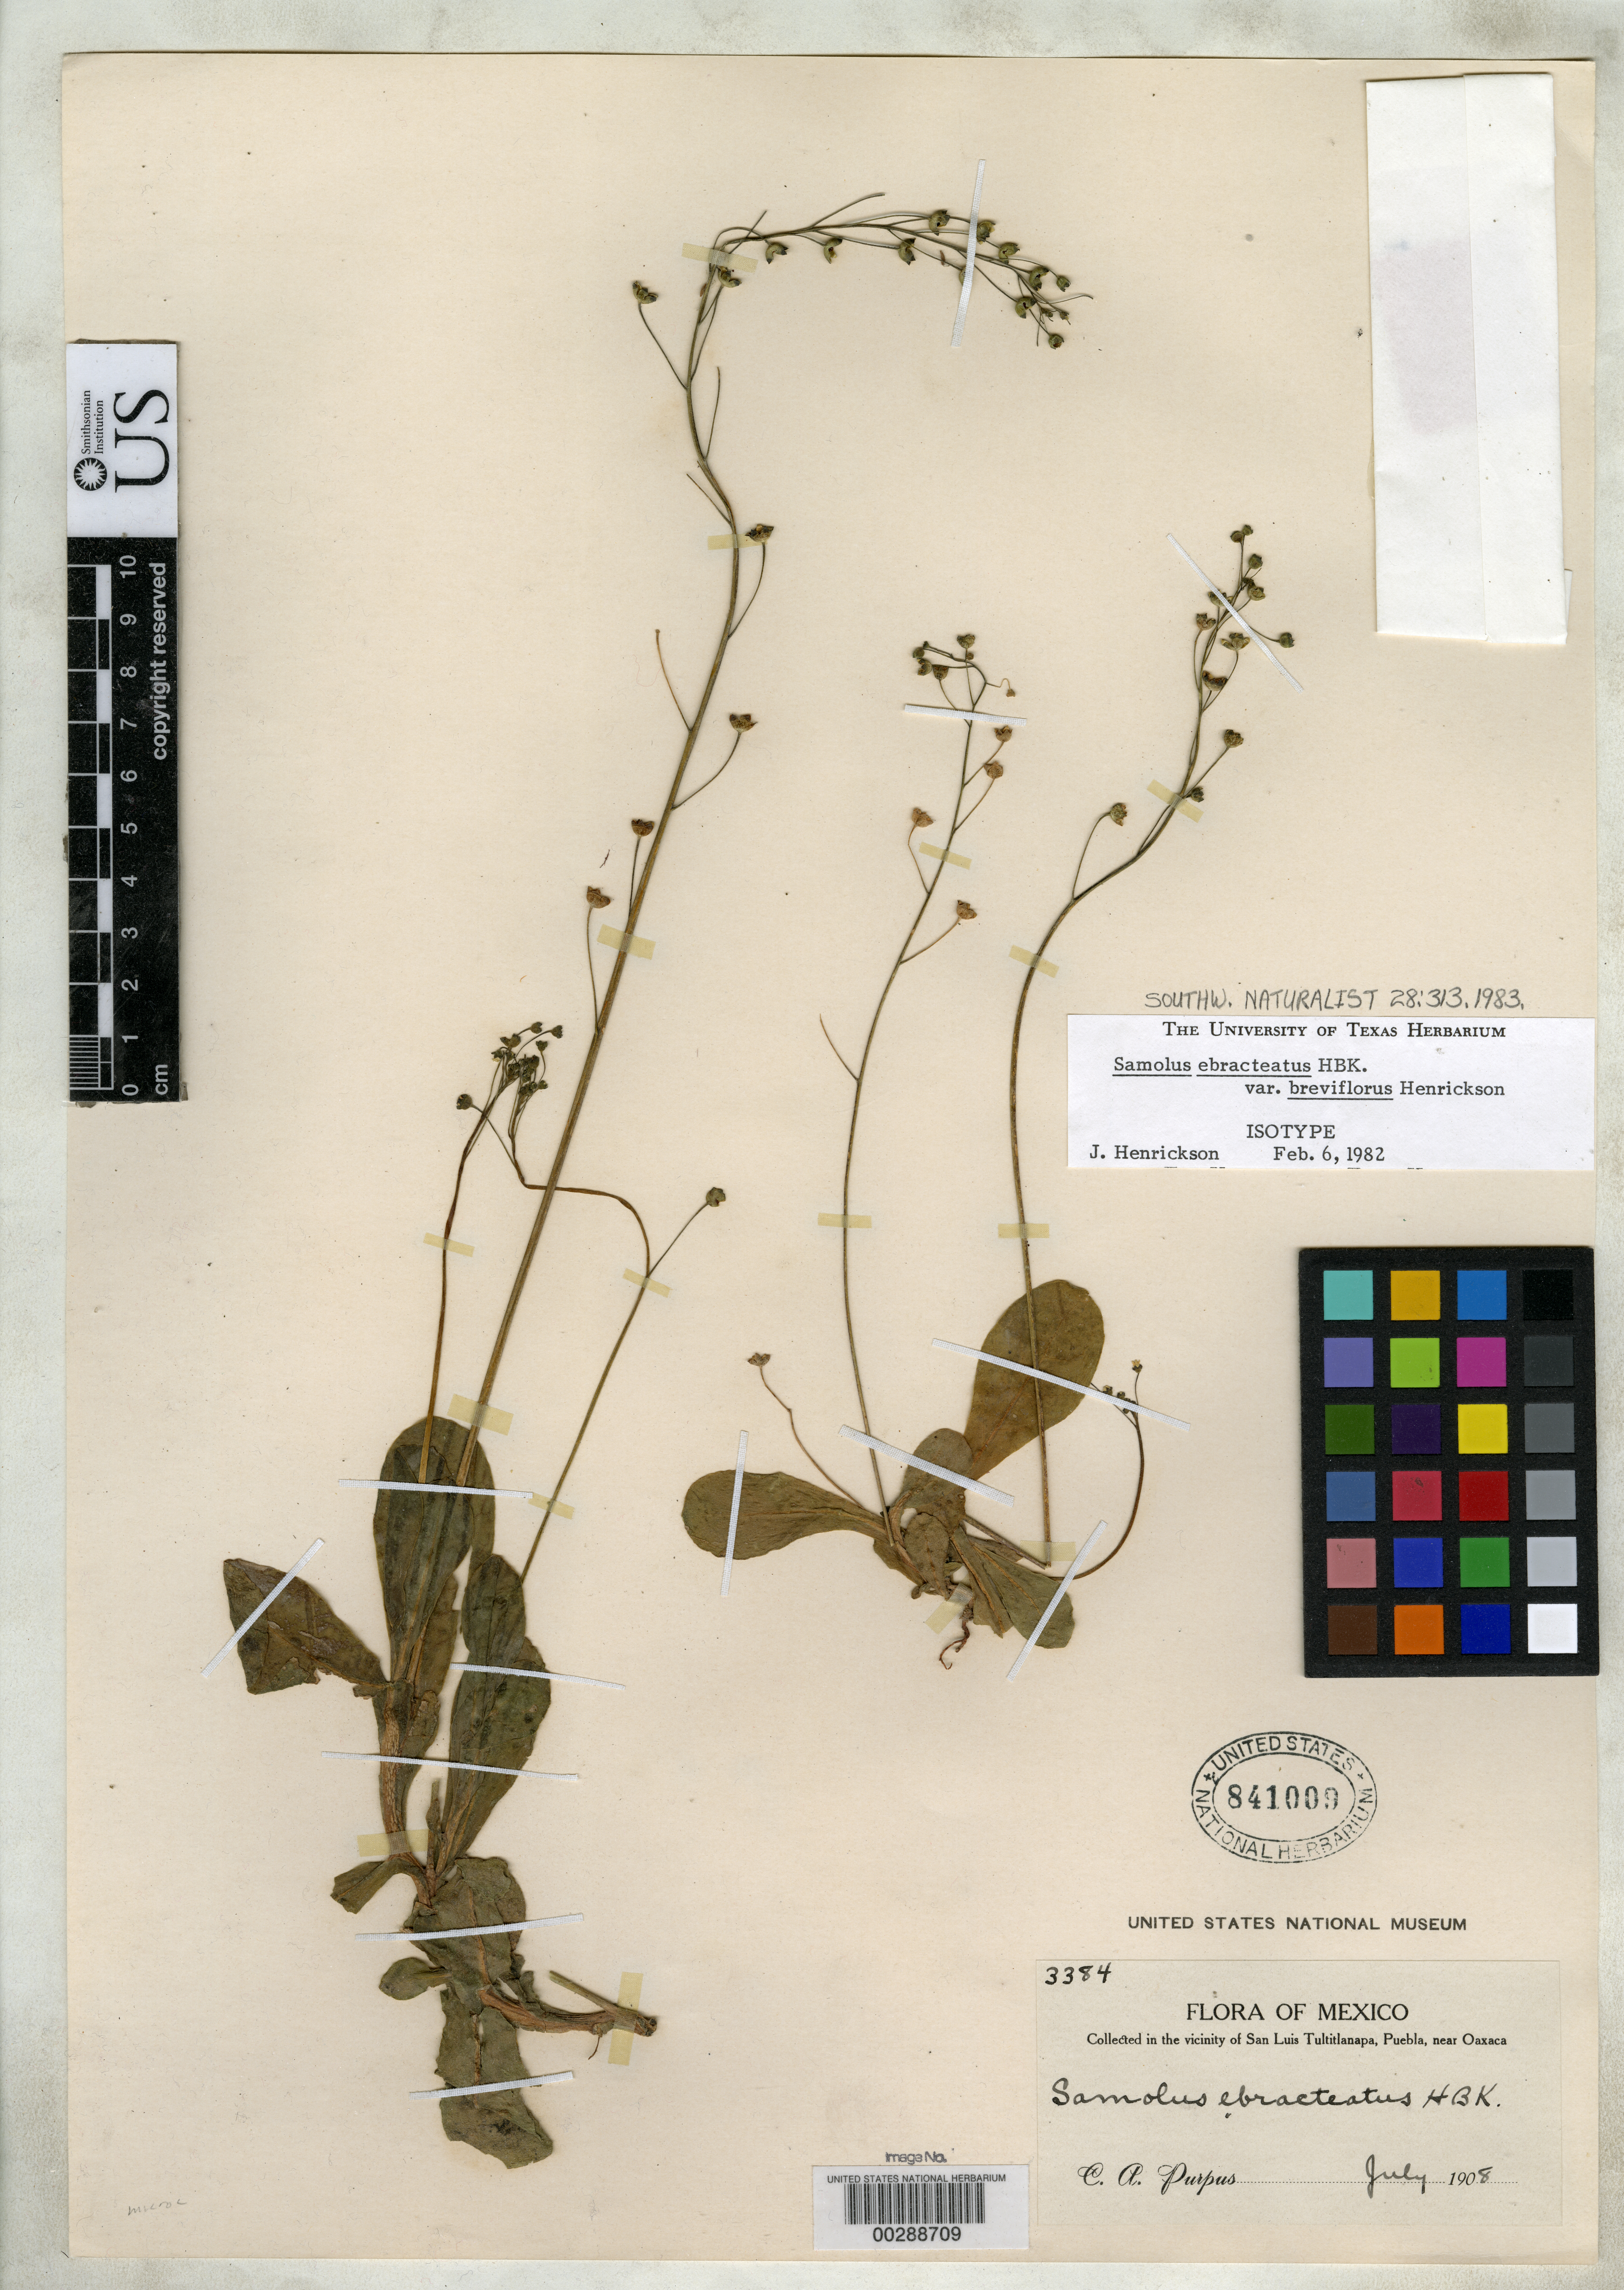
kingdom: Plantae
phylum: Tracheophyta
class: Magnoliopsida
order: Ericales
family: Primulaceae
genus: Samolus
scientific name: Samolus ebracteatus var. breviflorus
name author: Henrickson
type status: Holotype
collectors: C. A. Purpus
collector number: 3384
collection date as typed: Jul 1908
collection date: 1908-07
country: Mexico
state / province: Puebla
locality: Vicinity of San Luis Tultitlanapa, near Oaxaca.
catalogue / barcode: US 841009